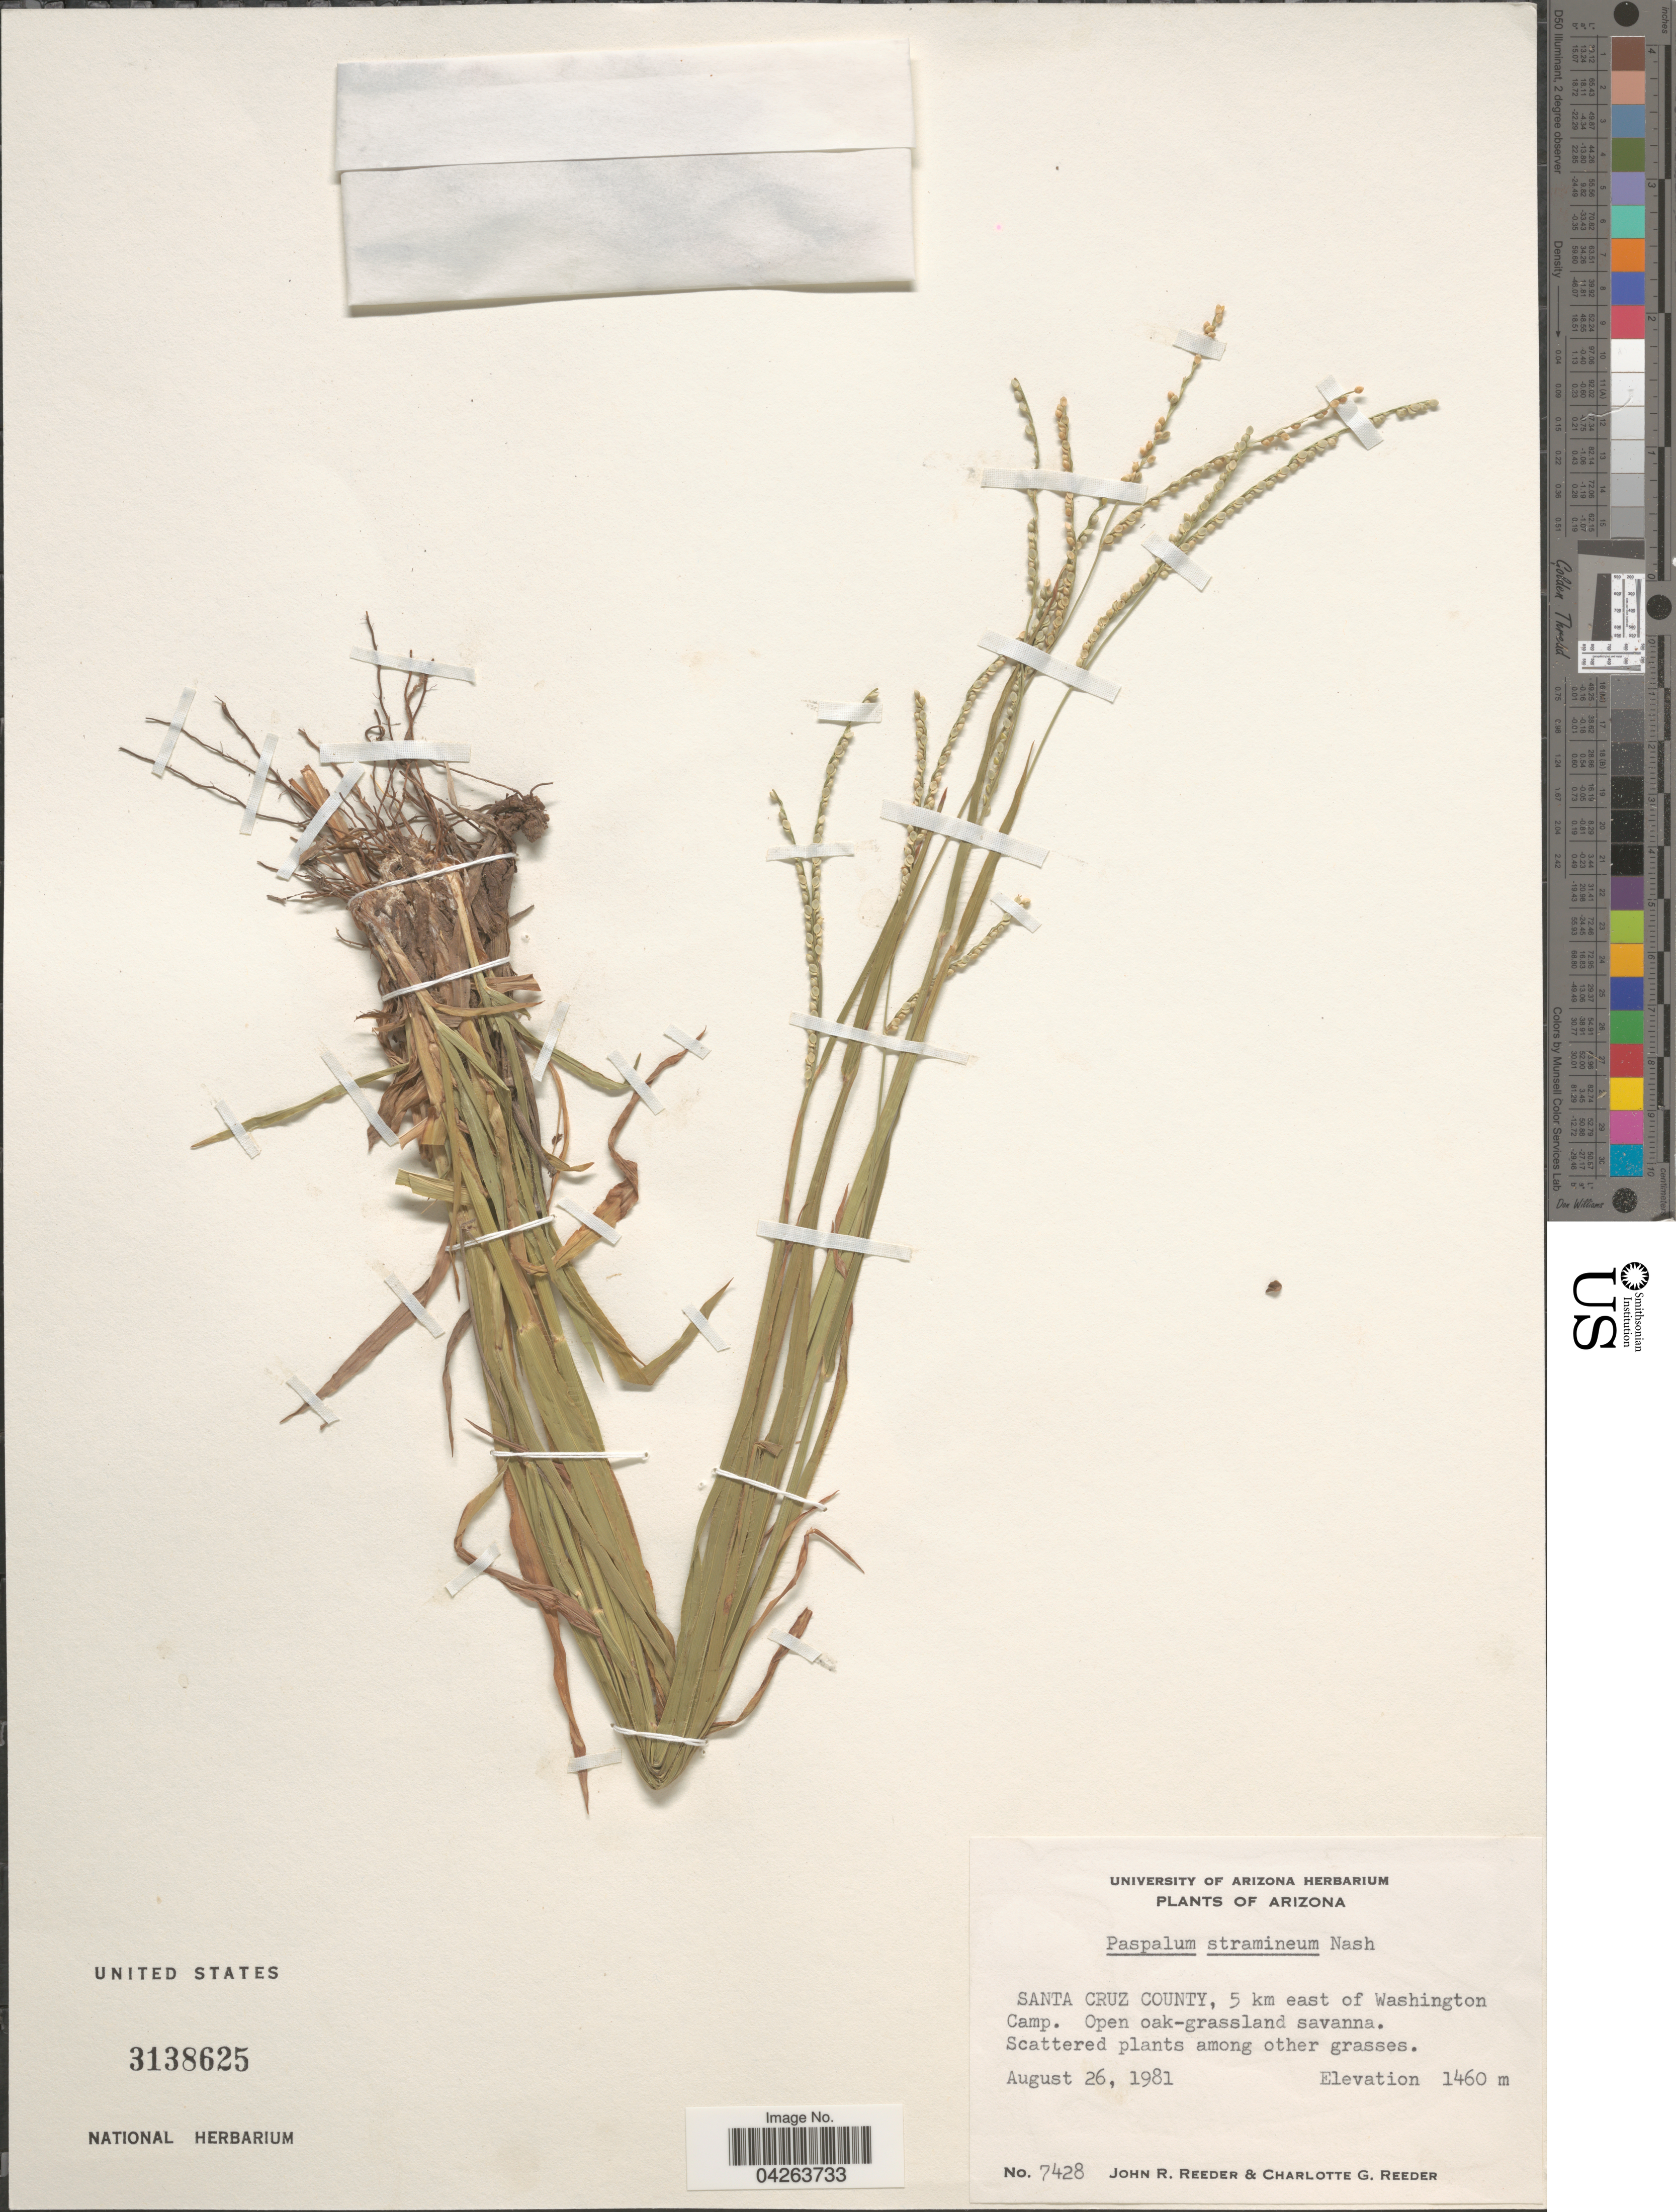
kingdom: Plantae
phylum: Tracheophyta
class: Liliopsida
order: Poales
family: Poaceae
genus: Paspalum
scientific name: Paspalum setaceum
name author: Michx.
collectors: J. R. Reeder & C. G. Reeder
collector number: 7428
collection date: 1981-08-26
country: United States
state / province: Arizona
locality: Santa Cruz County, 5 km east of Washington Camp.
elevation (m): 1460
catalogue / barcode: US 3138625